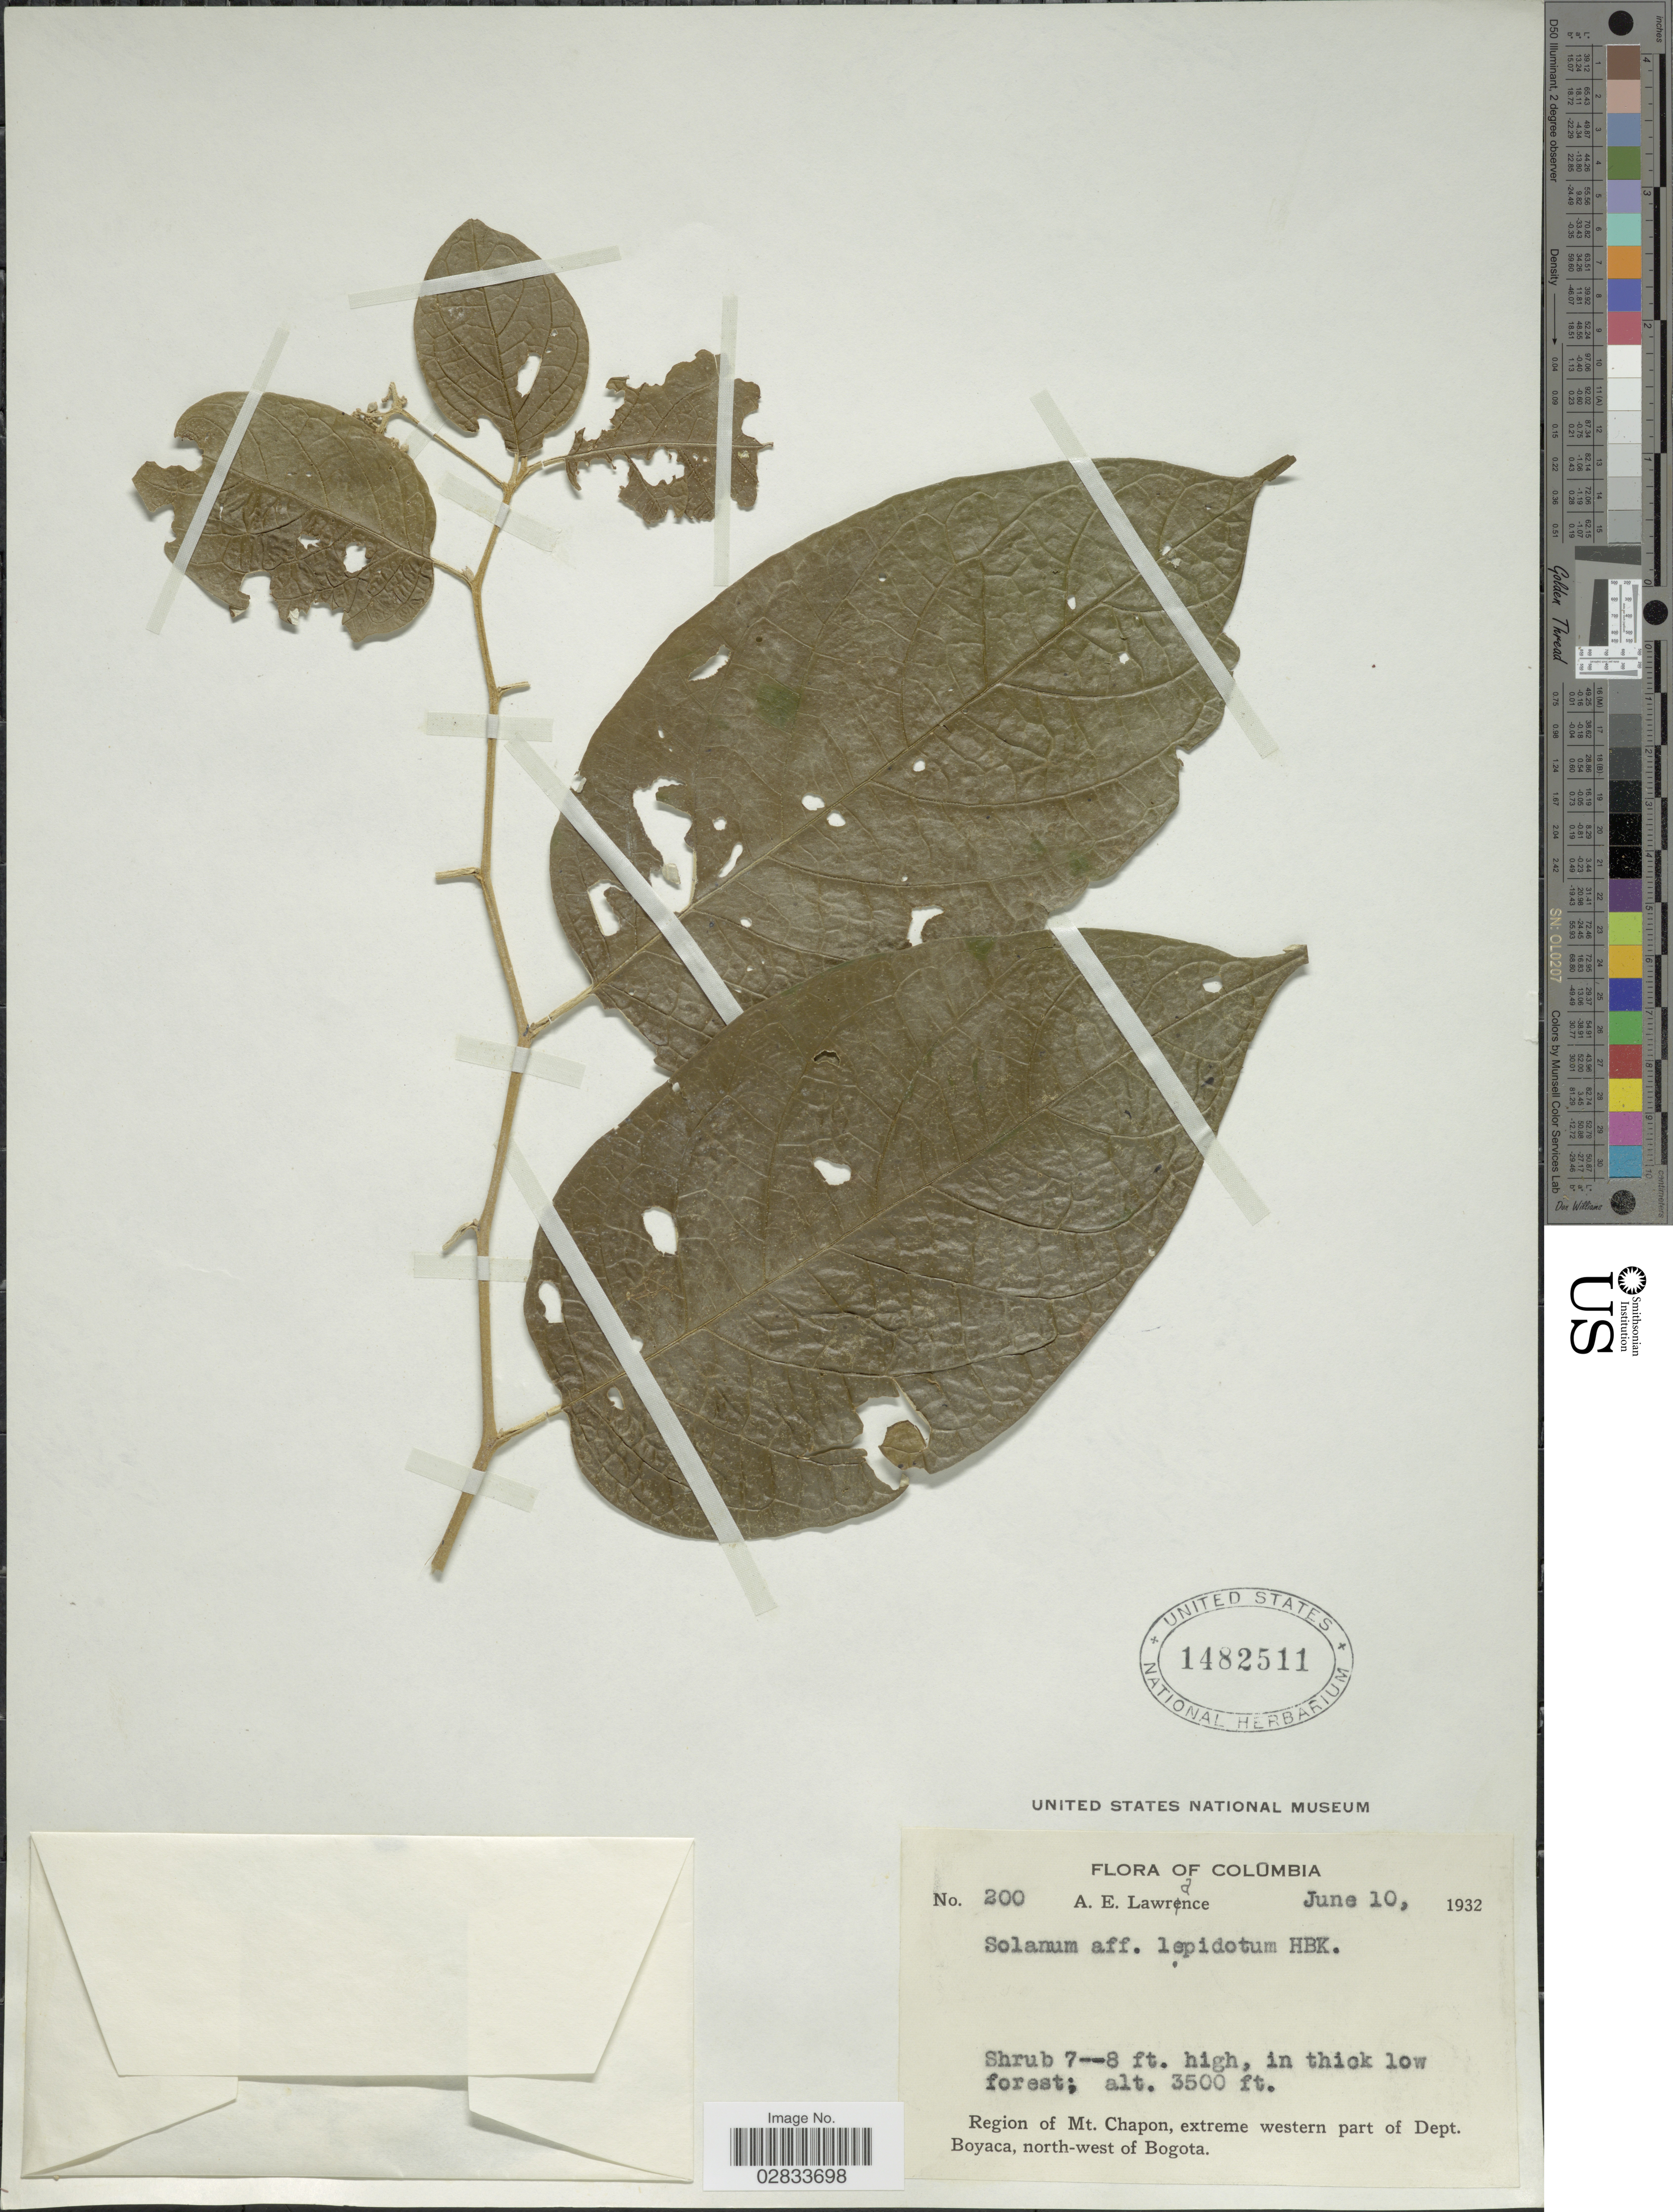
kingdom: Plantae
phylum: Tracheophyta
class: Magnoliopsida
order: Solanales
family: Solanaceae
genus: Solanum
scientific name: Solanum lepidotum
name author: Humb. & Bonpl. ex Dunal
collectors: A. Lawrance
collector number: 200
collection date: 1932-06-10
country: Colombia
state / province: Boyacá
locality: Region of Mt. Chapon, extreme western part of Dept. Boyaca, north-west of Bogota.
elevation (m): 1067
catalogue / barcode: US 1482511